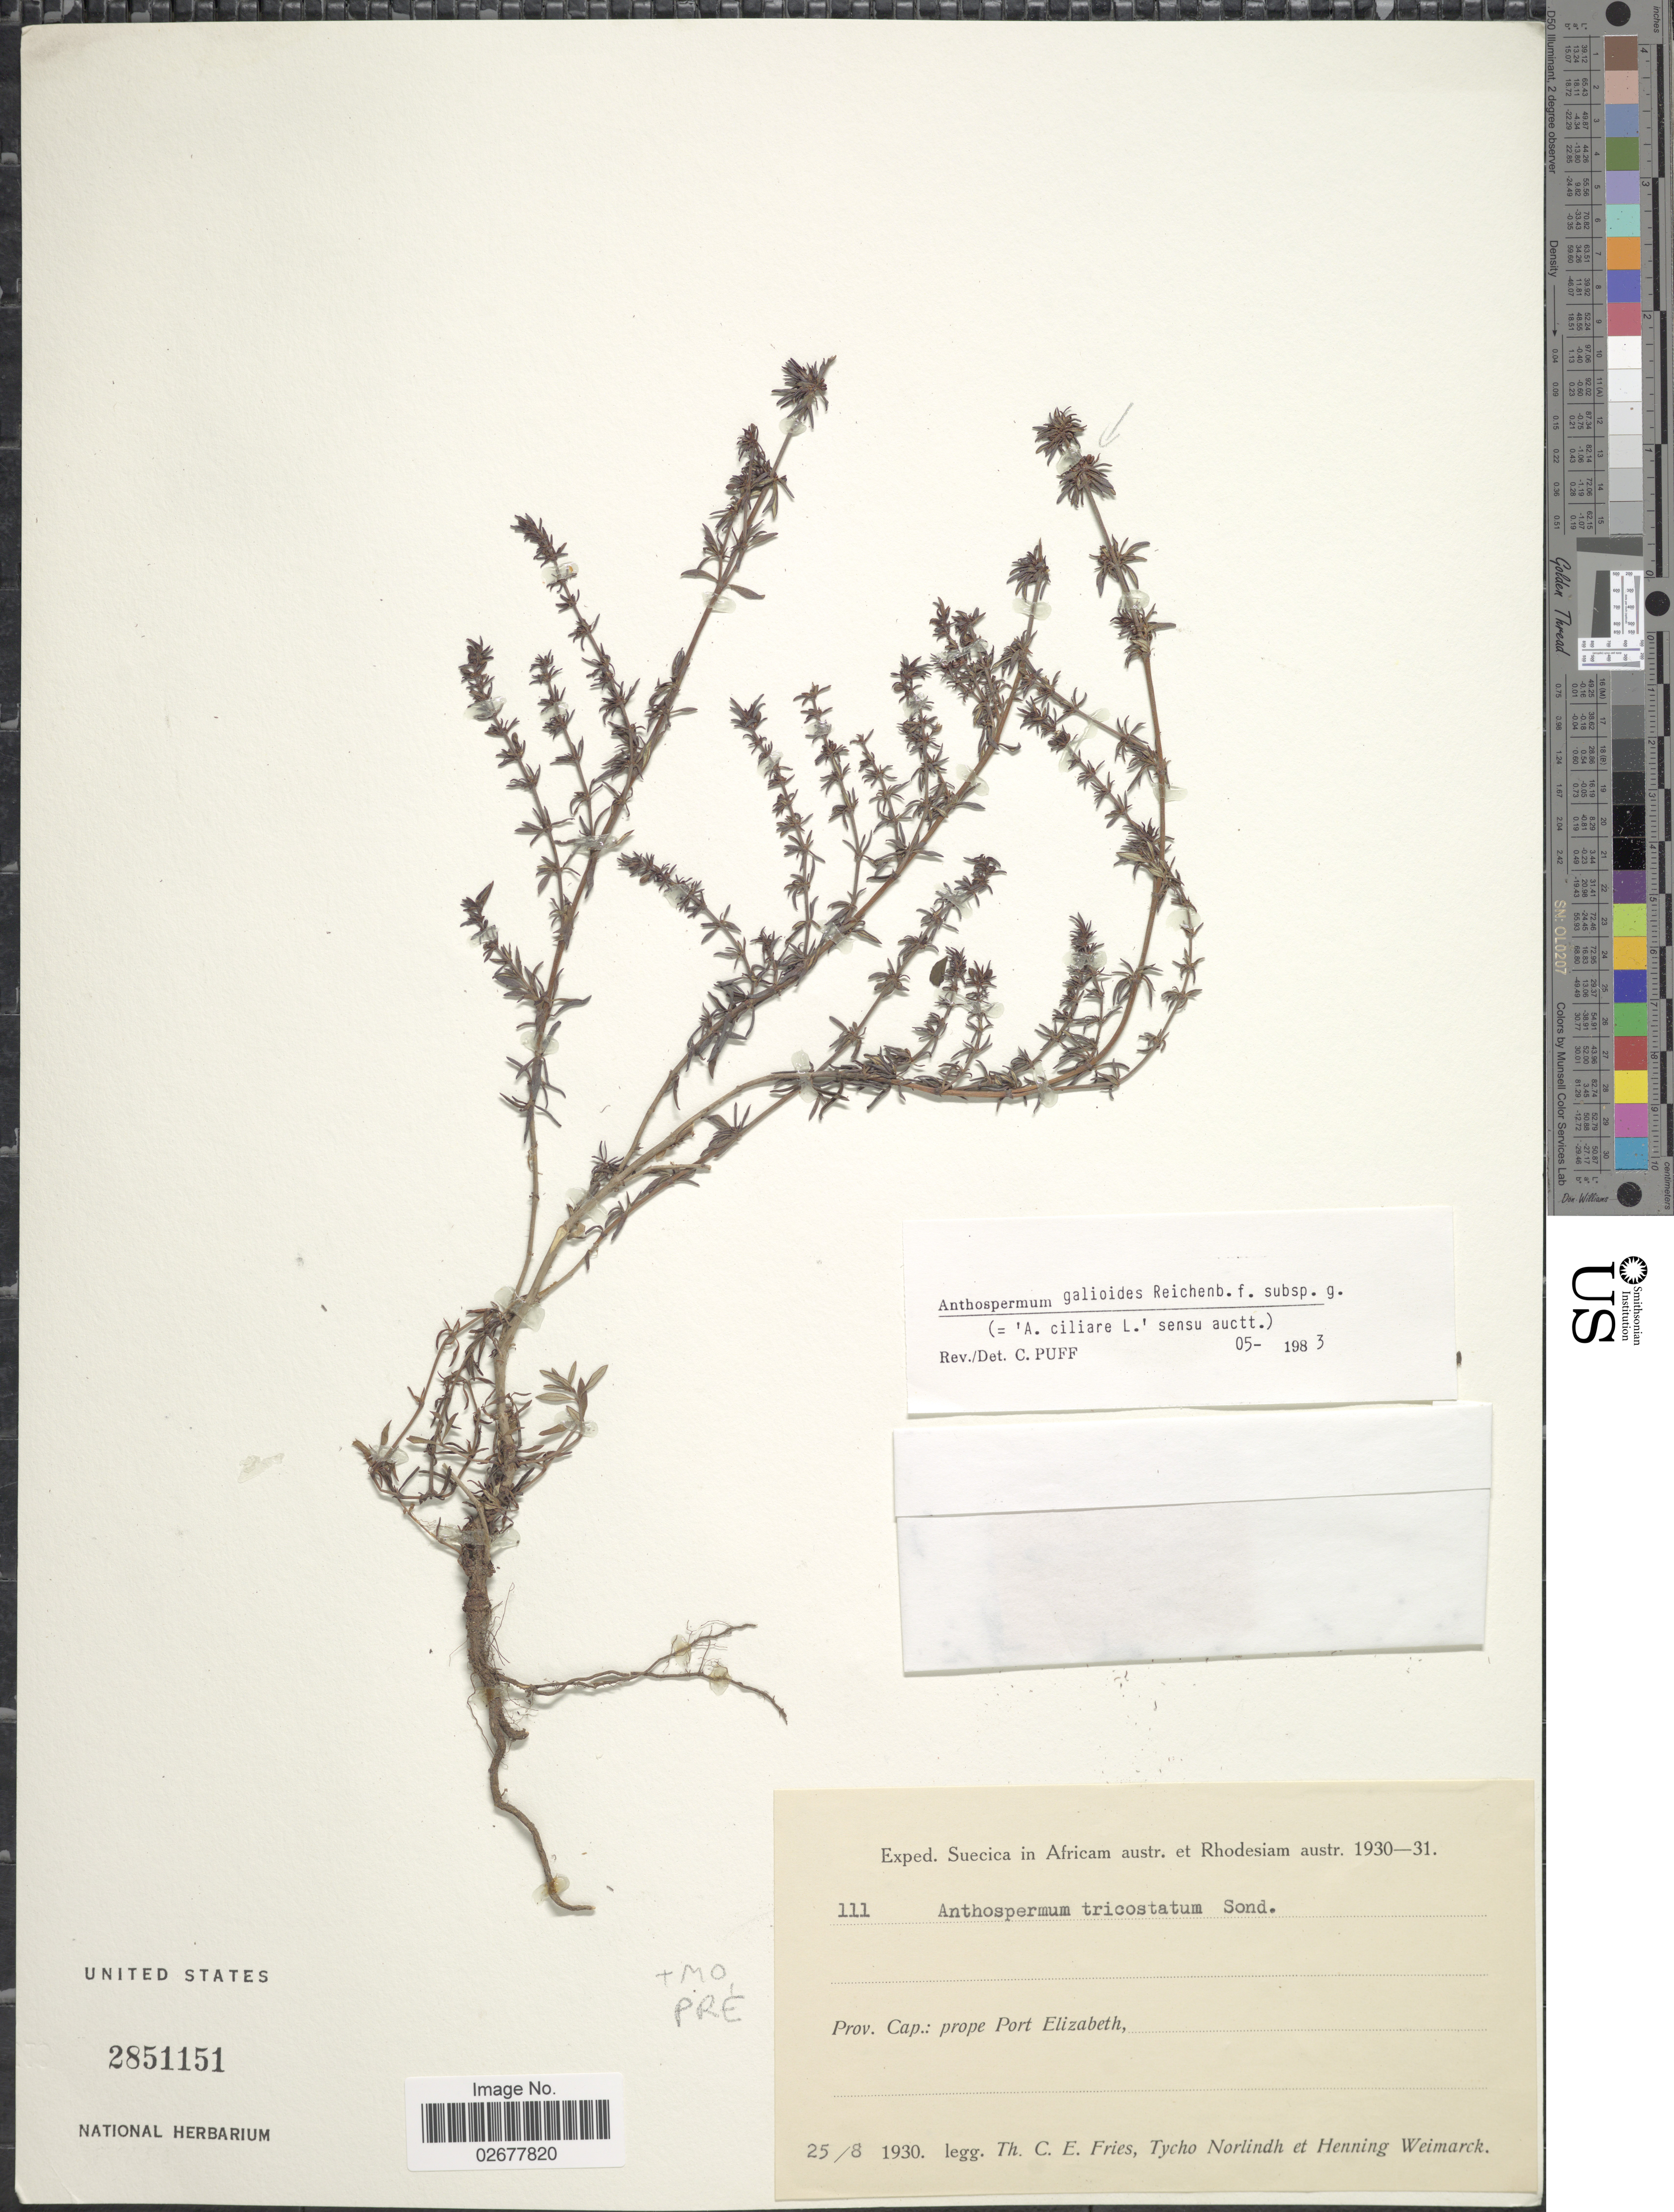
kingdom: Plantae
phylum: Tracheophyta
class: Magnoliopsida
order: Gentianales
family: Rubiaceae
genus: Anthospermum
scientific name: Anthospermum galioides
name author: Rchb. ex Spreng.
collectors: T. C. E. Fries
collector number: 111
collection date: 1930-08-25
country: South Africa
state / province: Eastern Cape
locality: Prope Port Elizabeth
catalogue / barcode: US 2851151